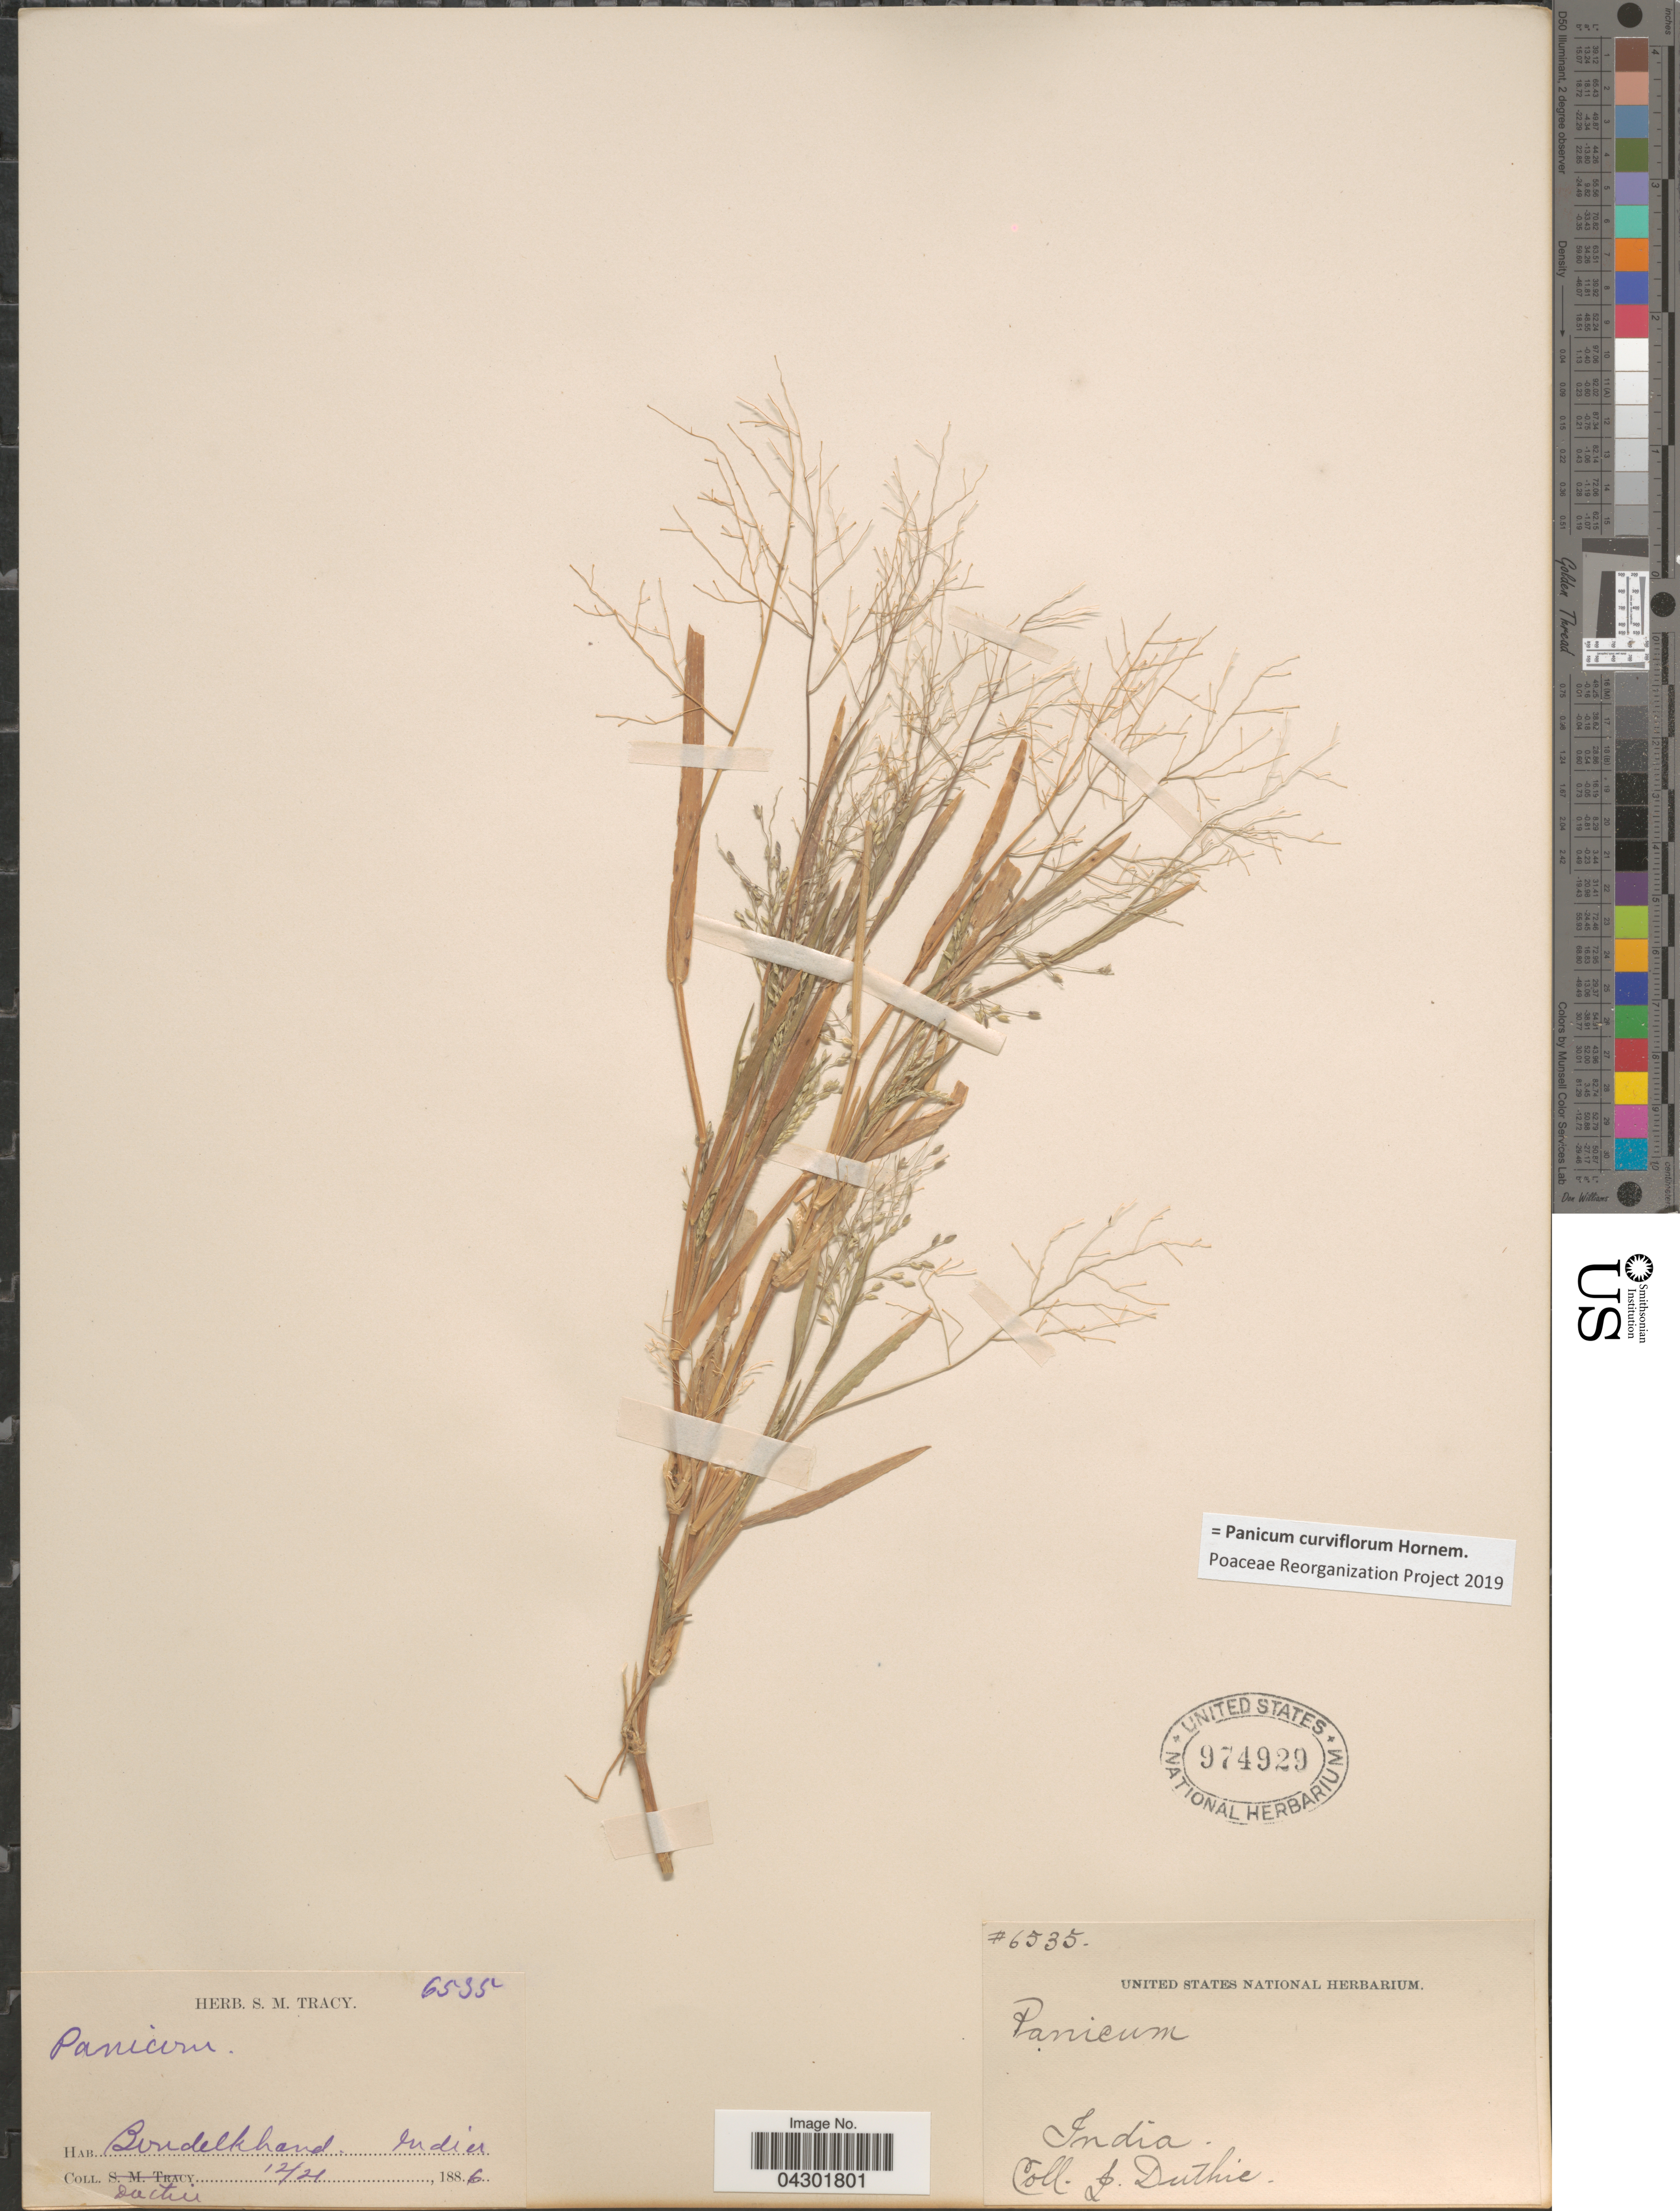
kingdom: Plantae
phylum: Tracheophyta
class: Liliopsida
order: Poales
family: Poaceae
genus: Panicum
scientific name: Panicum curviflorum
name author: Hornem.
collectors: J. F. Duthie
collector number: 6535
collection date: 1886-12-21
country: India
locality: Bundelkhand.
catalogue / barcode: US 974929